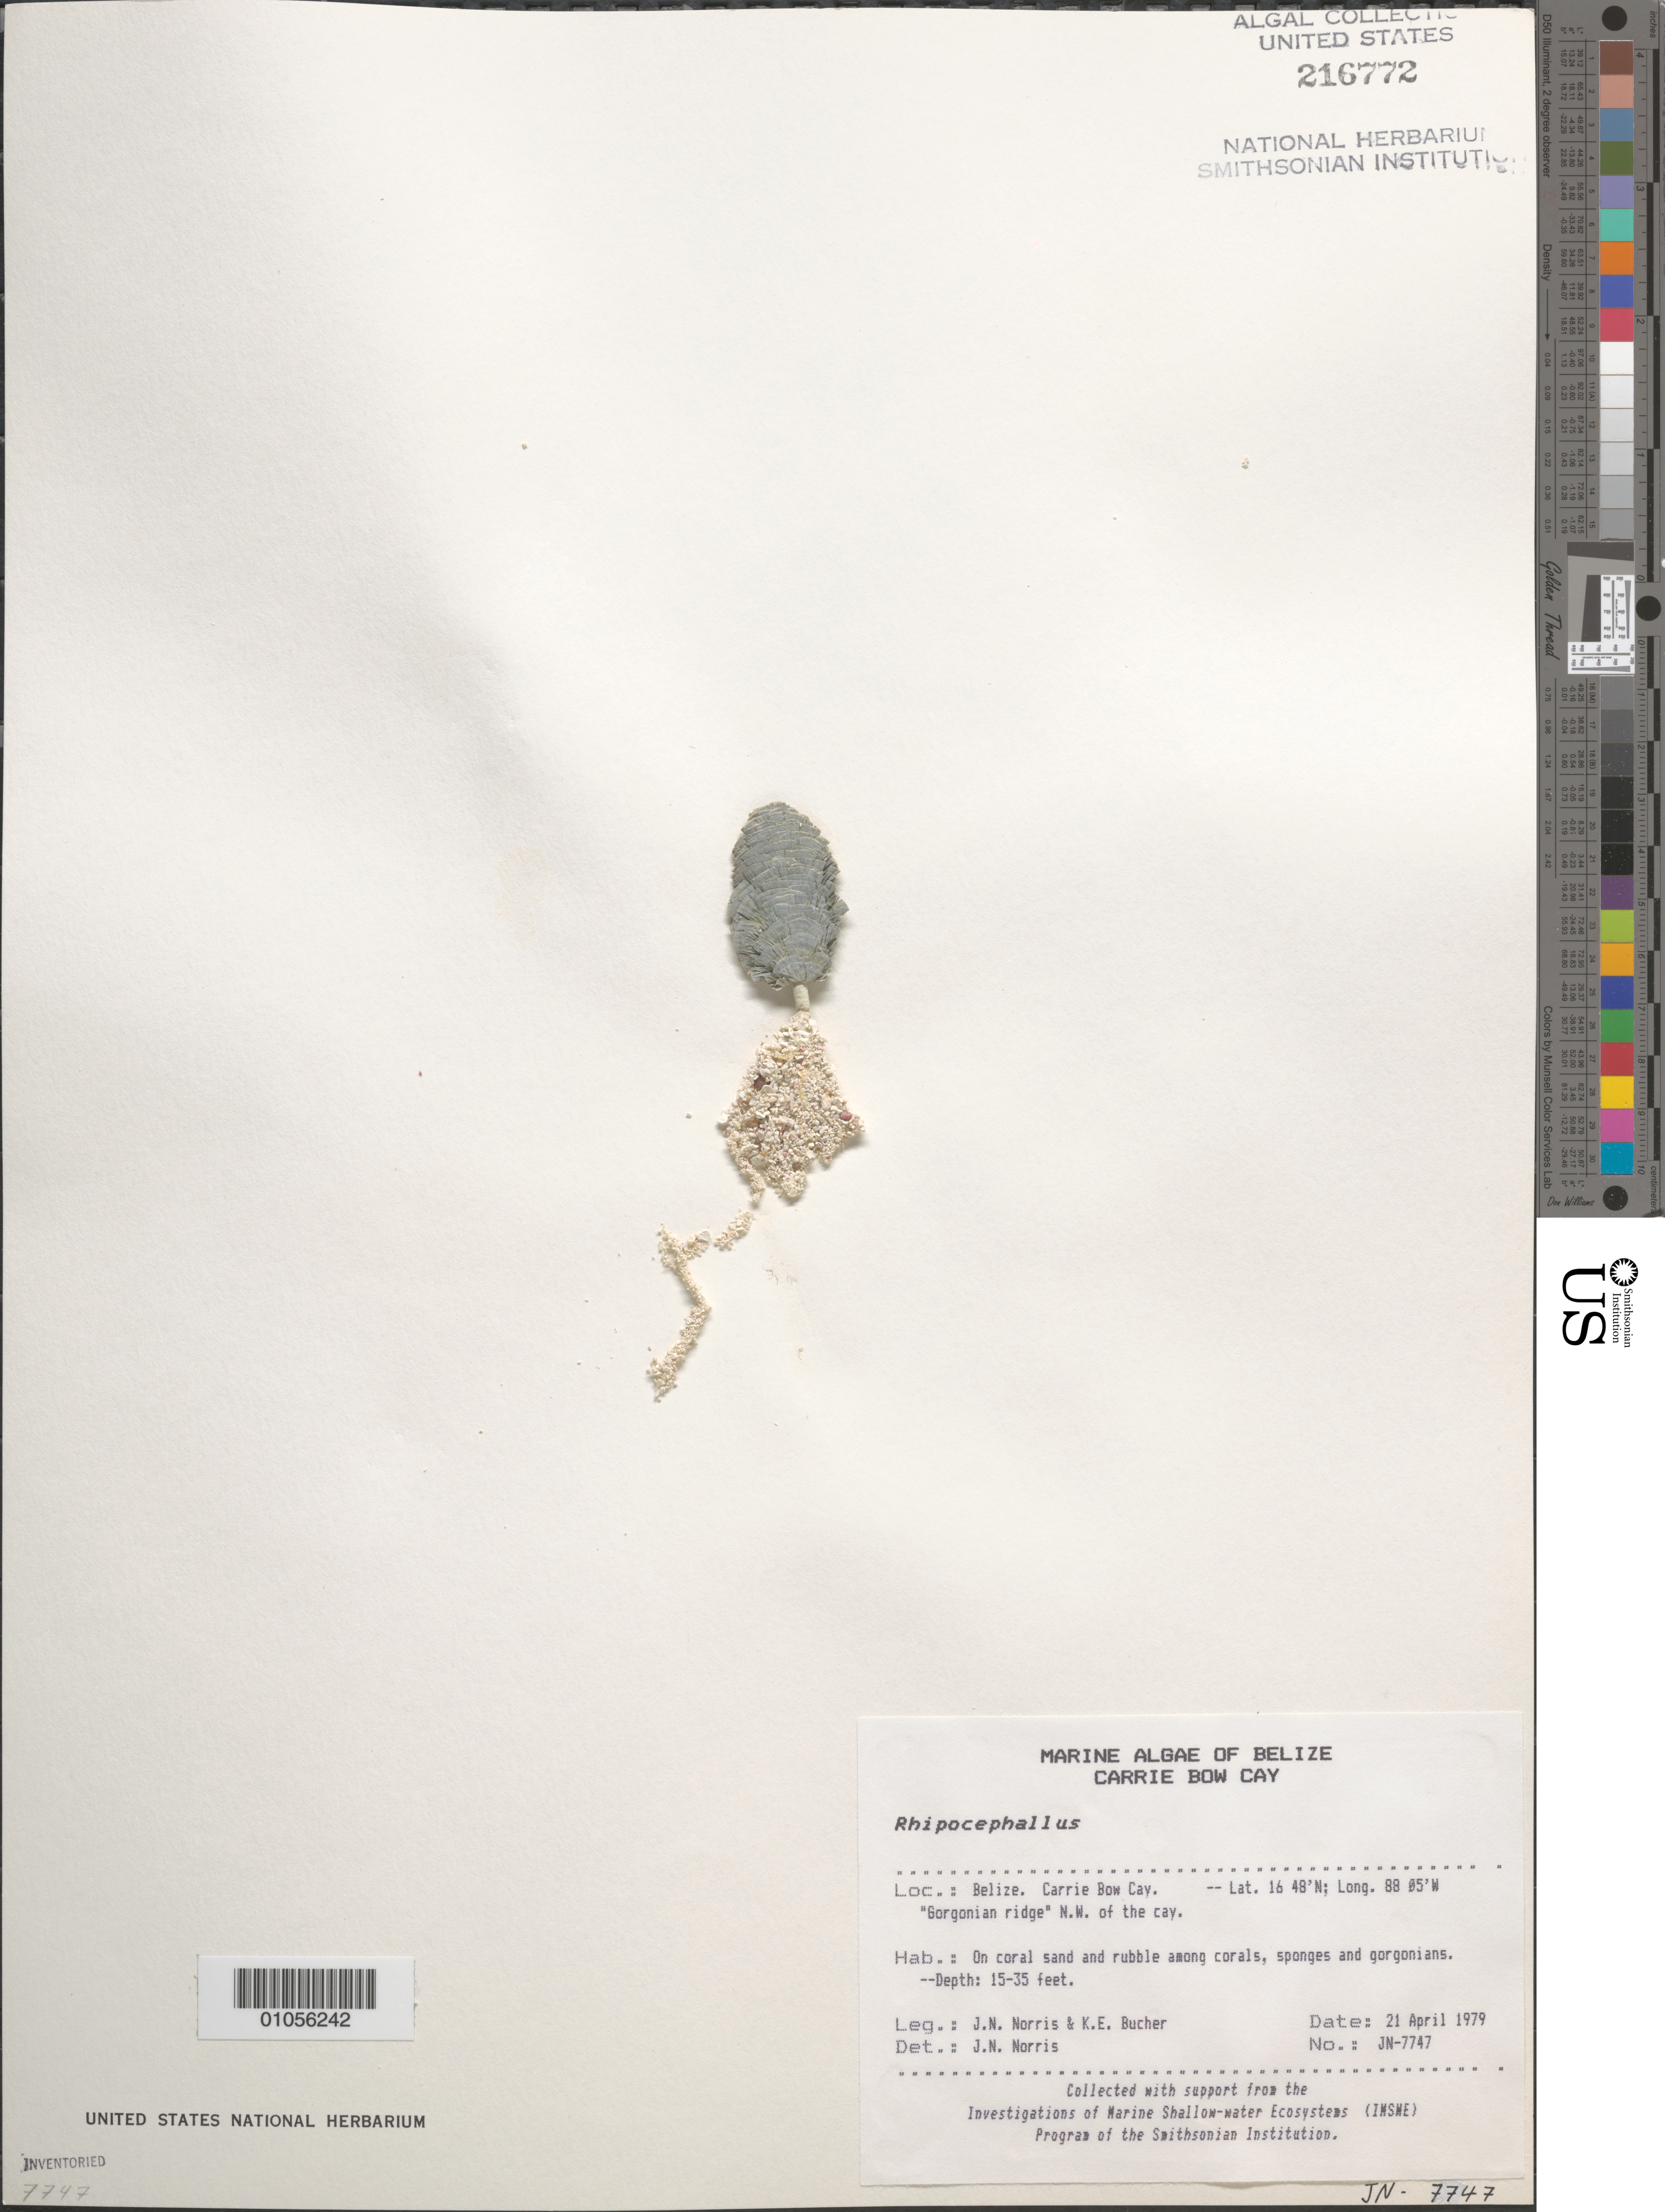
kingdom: Plantae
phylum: Chlorophyta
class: Ulvophyceae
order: Bryopsidales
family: Udoteaceae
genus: Rhipocephalus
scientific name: Rhipocephalus sp.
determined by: Norris, James N.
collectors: J. N. Norris & K. E. Bucher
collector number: JN-7747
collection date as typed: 21 Apr 1979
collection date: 1979-04-21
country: Belize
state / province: Stann Creek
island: Carrie Bow Cay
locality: "Gorgonian ridge" northwest of the cay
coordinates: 16 48'N, 88 05'W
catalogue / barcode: US 216772